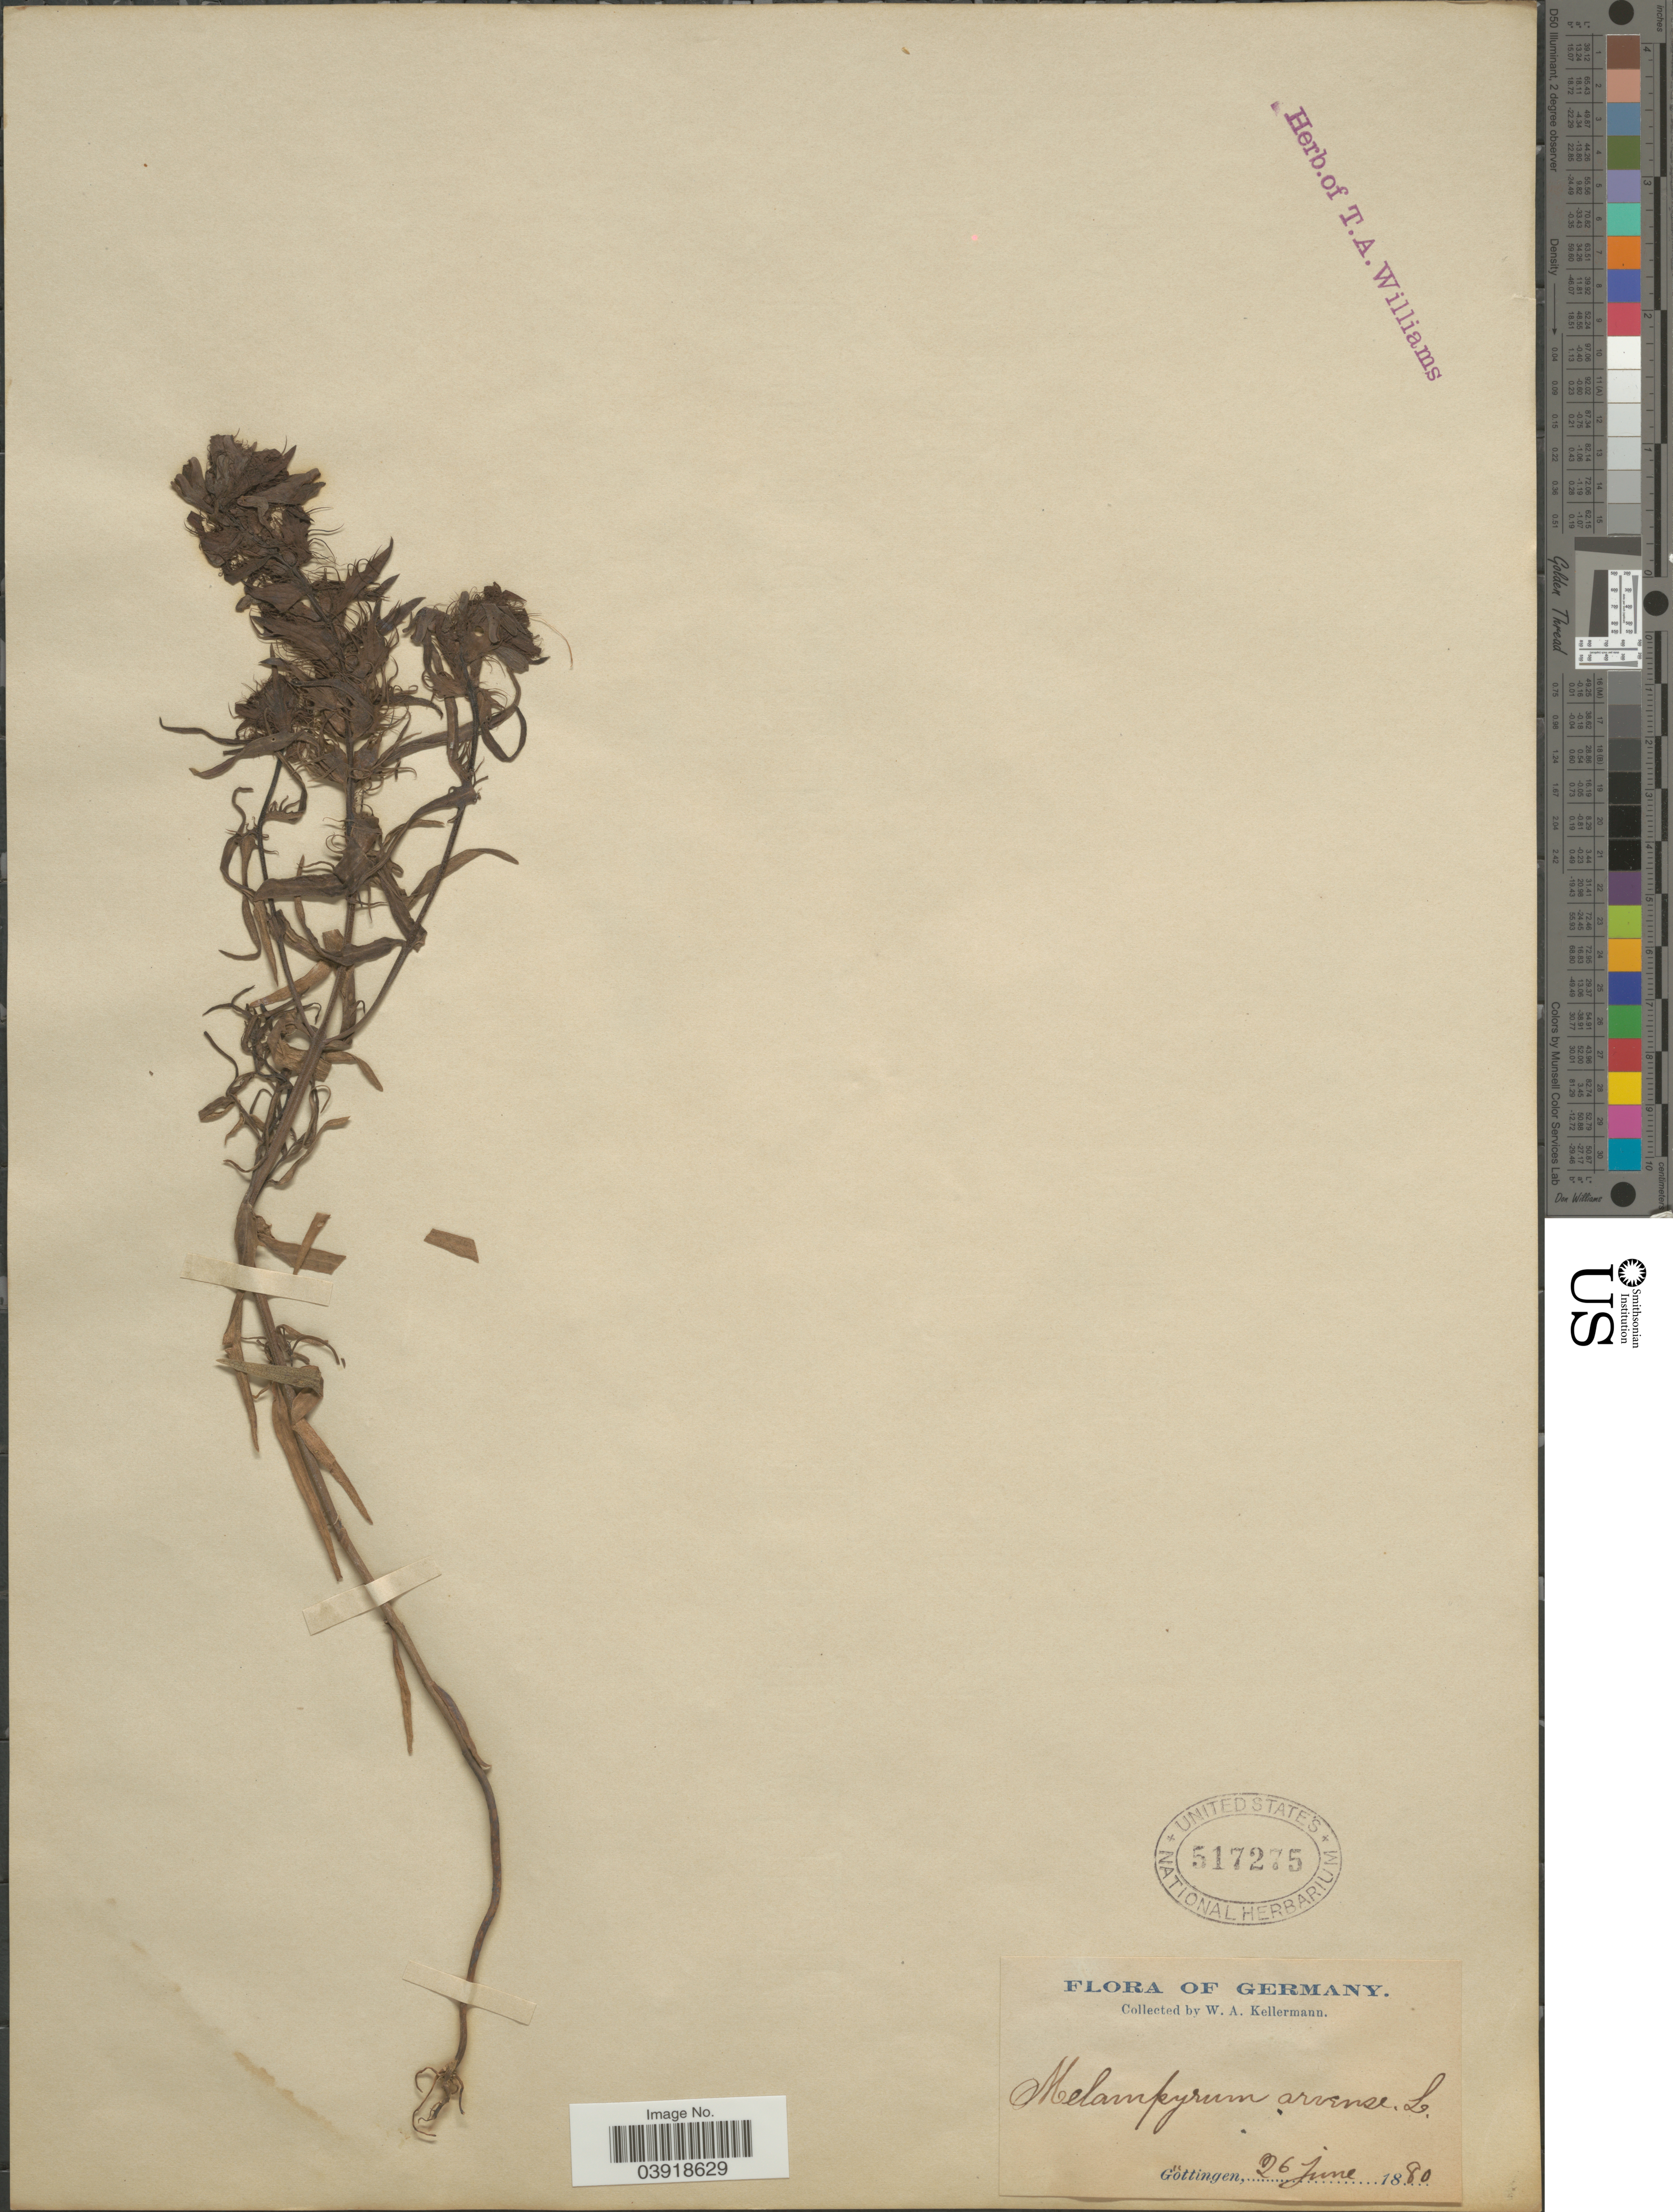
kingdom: Plantae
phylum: Tracheophyta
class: Magnoliopsida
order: Lamiales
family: Orobanchaceae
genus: Melampyrum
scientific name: Melampyrum arvense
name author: L.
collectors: W. A. Kellermann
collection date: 1880-06-26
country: Germany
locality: Göttingen.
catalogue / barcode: US 517275